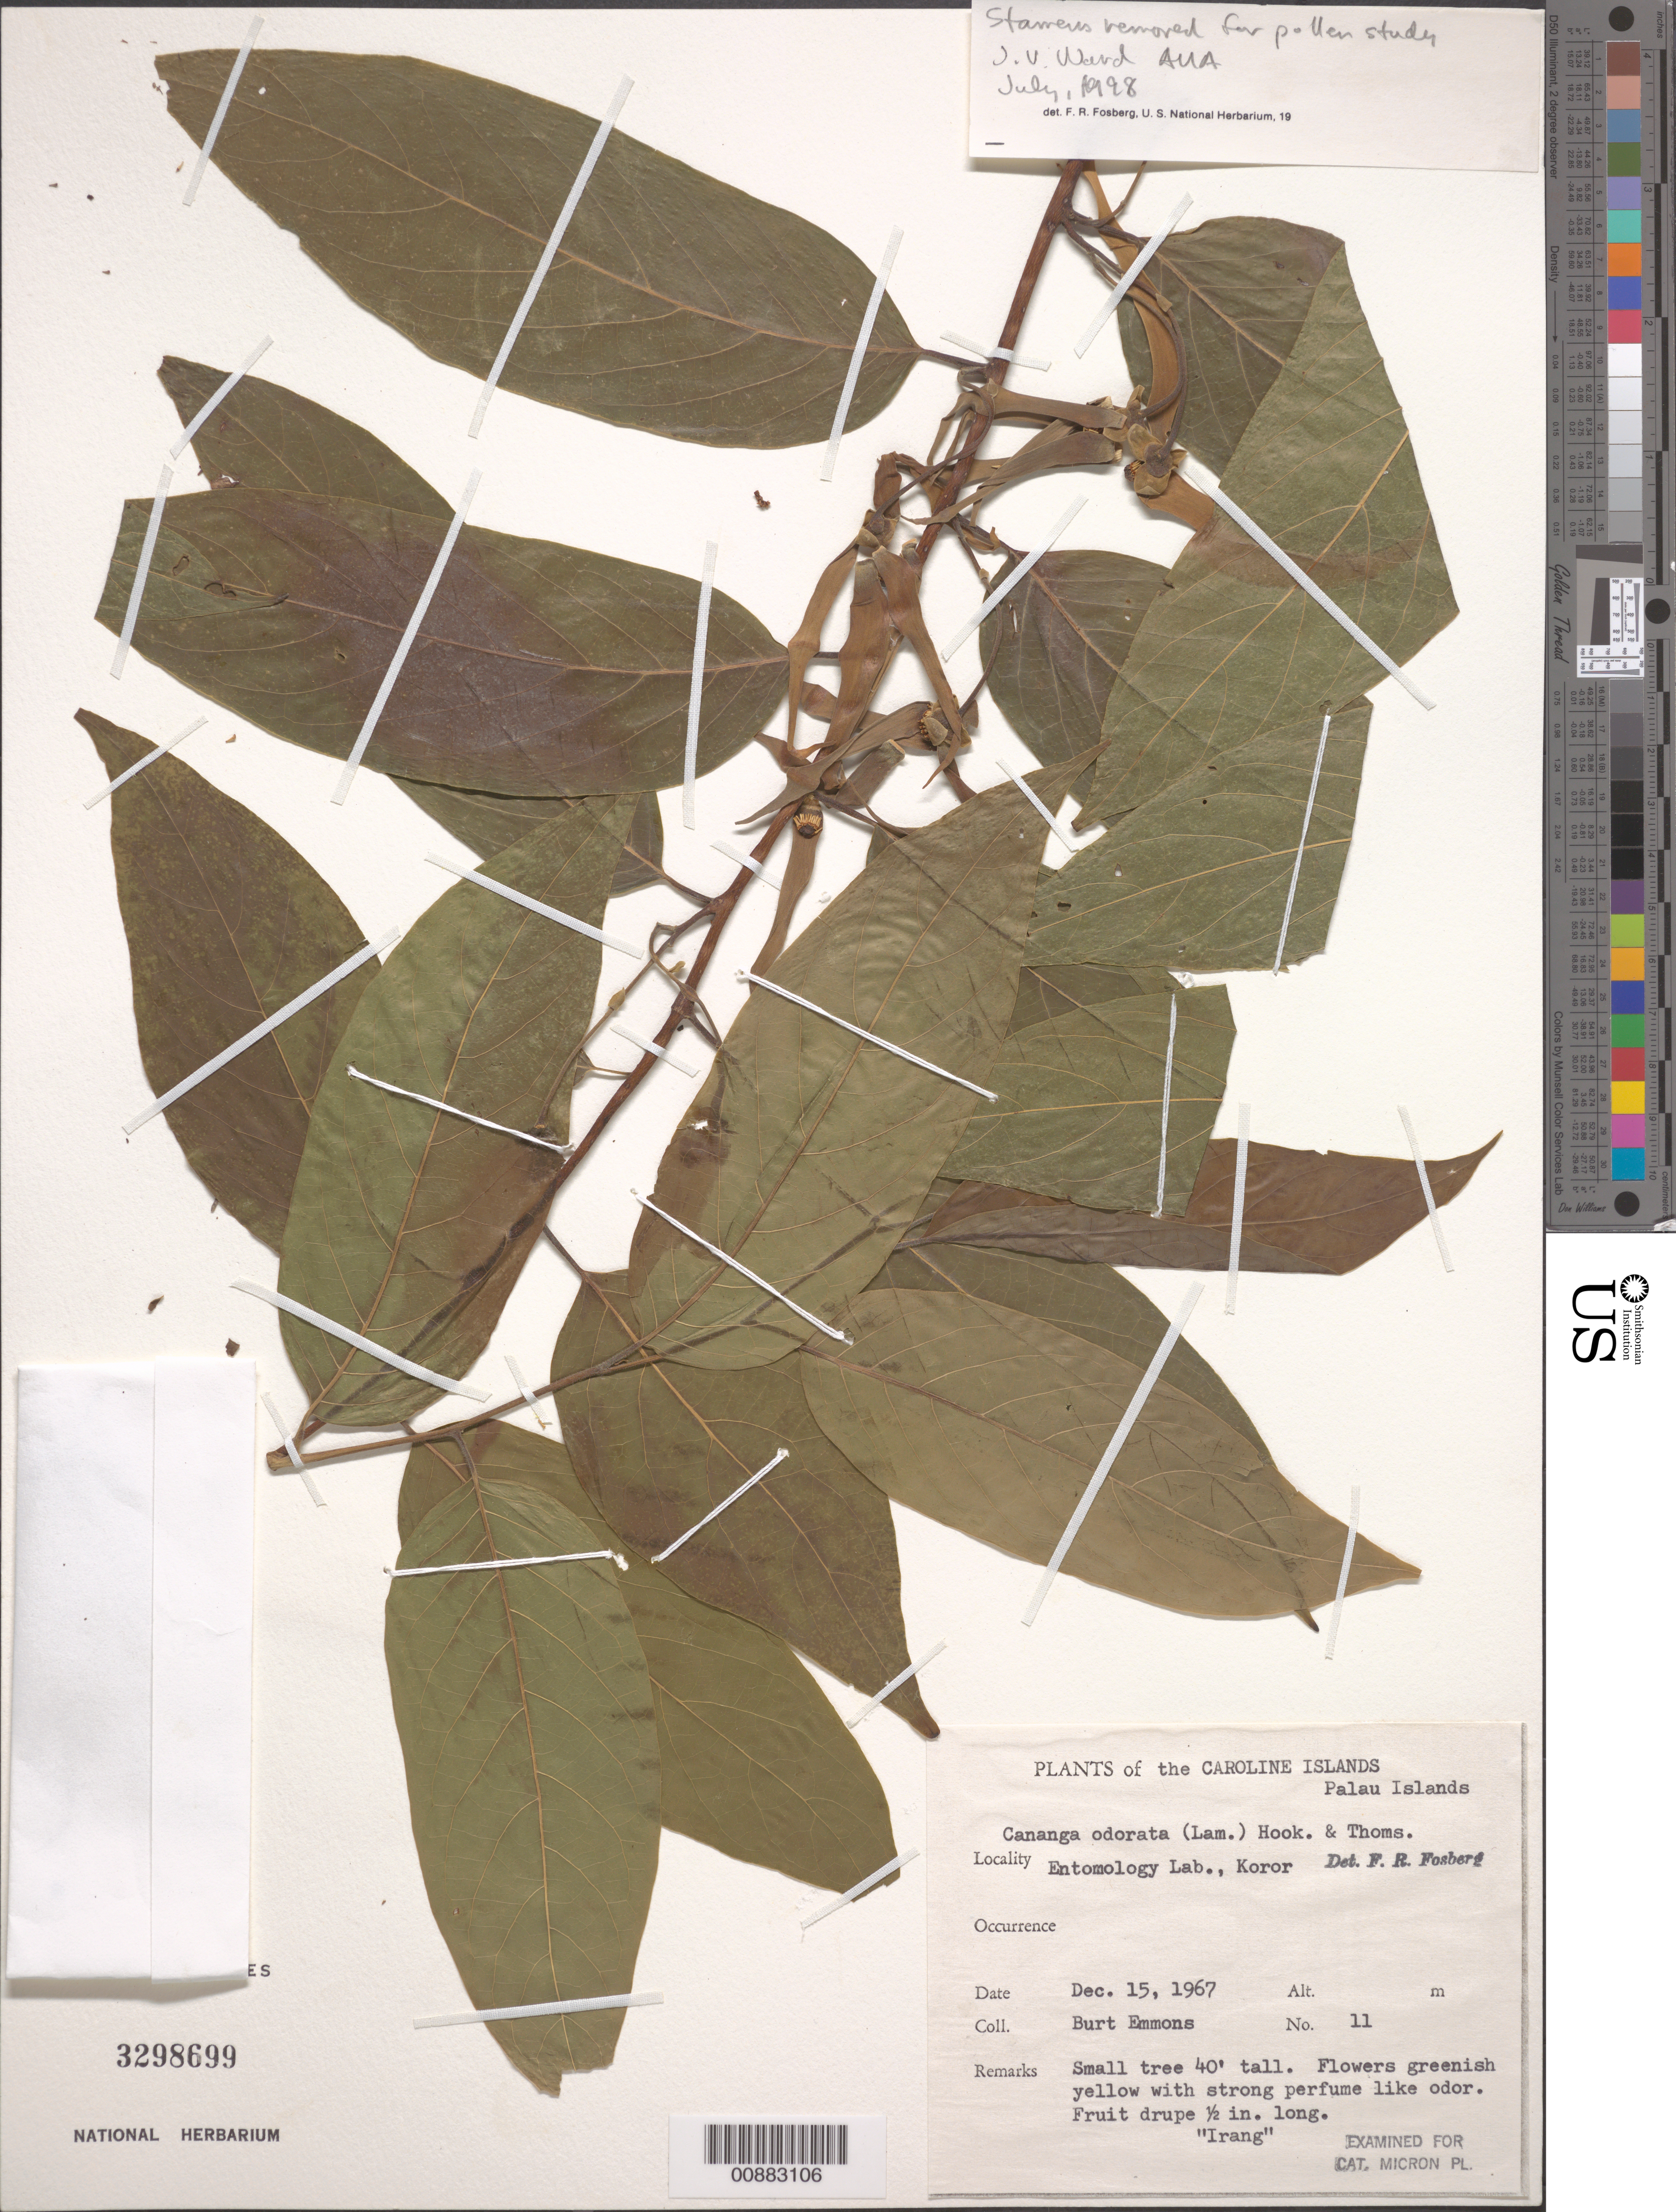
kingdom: Plantae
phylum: Tracheophyta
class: Magnoliopsida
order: Magnoliales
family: Annonaceae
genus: Cananga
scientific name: Cananga odorata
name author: (Lam.) Hook. f. & Thomson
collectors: B. Emmons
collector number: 11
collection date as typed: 15 Dec 1967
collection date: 1967-12-15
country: Palau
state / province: Koror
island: Oreor (Koror)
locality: Palau islands. Entomology Lab., Koror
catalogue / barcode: US 3298699